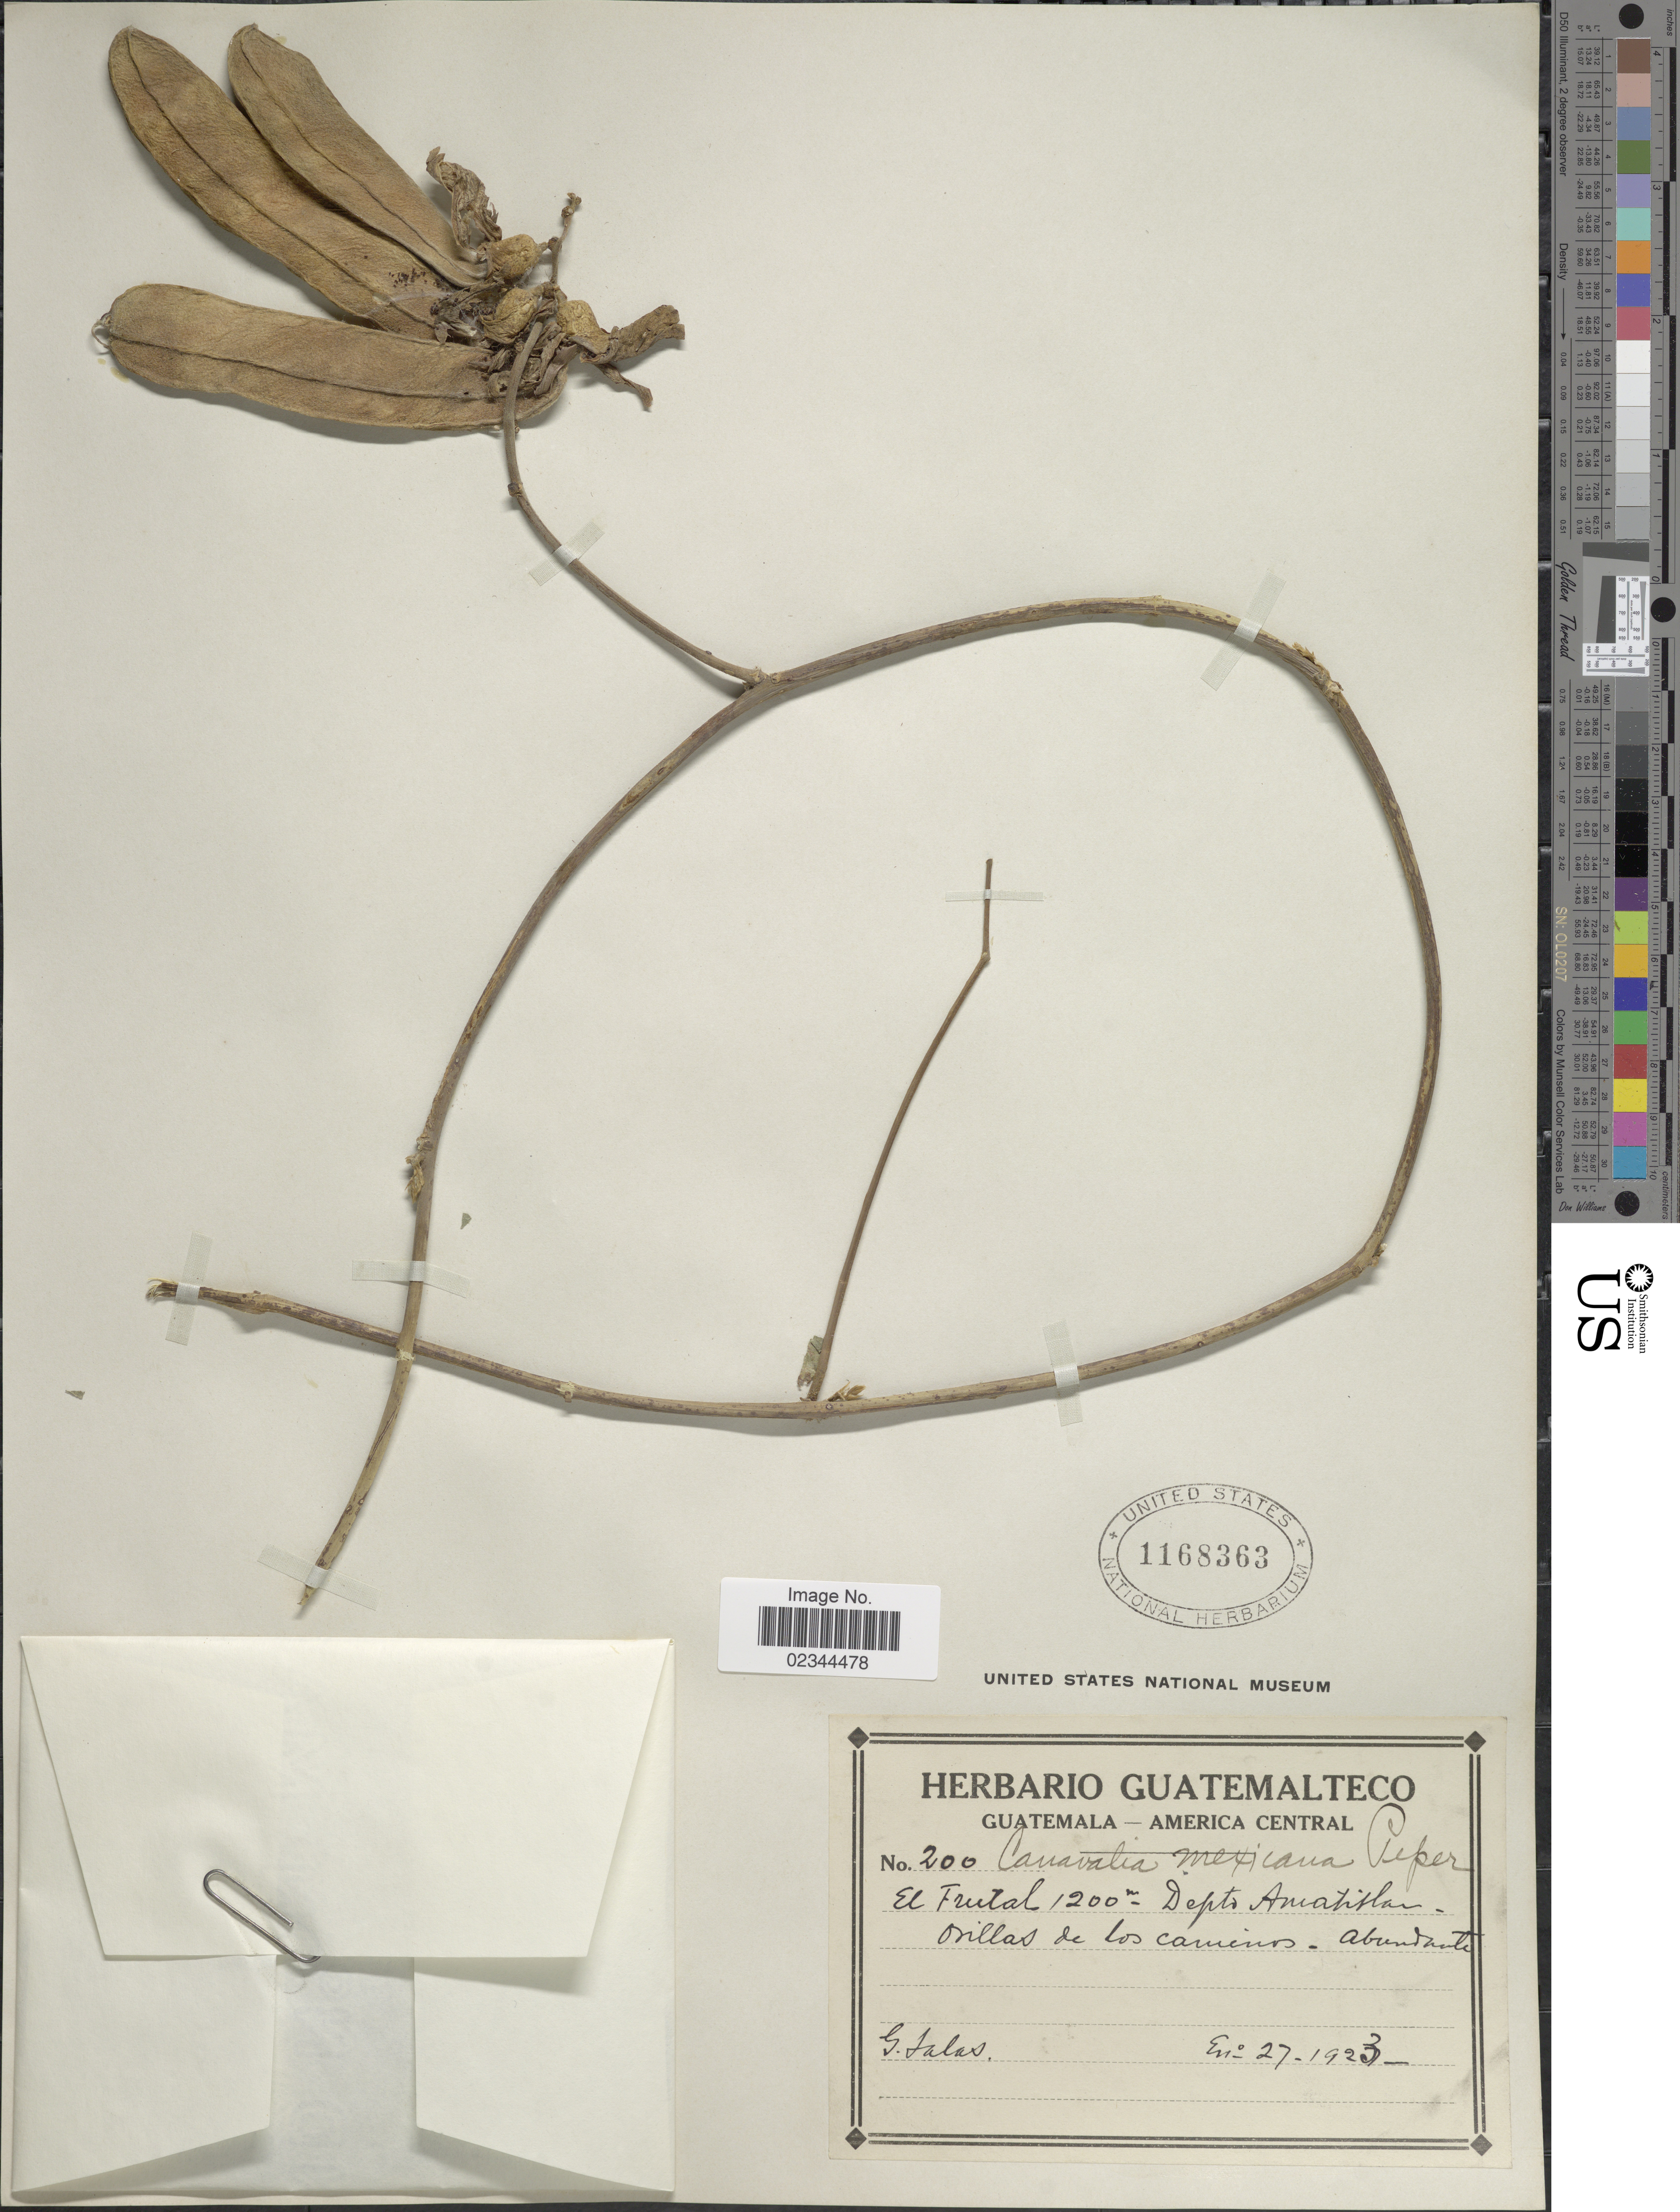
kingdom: Plantae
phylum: Tracheophyta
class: Magnoliopsida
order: Fabales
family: Fabaceae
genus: Canavalia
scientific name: Canavalia villosa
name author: Benth.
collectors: G. Salas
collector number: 200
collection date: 1923-01-27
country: Guatemala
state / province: Guatemala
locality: El Frutal, Depto. Amatitlan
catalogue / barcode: US 1168363